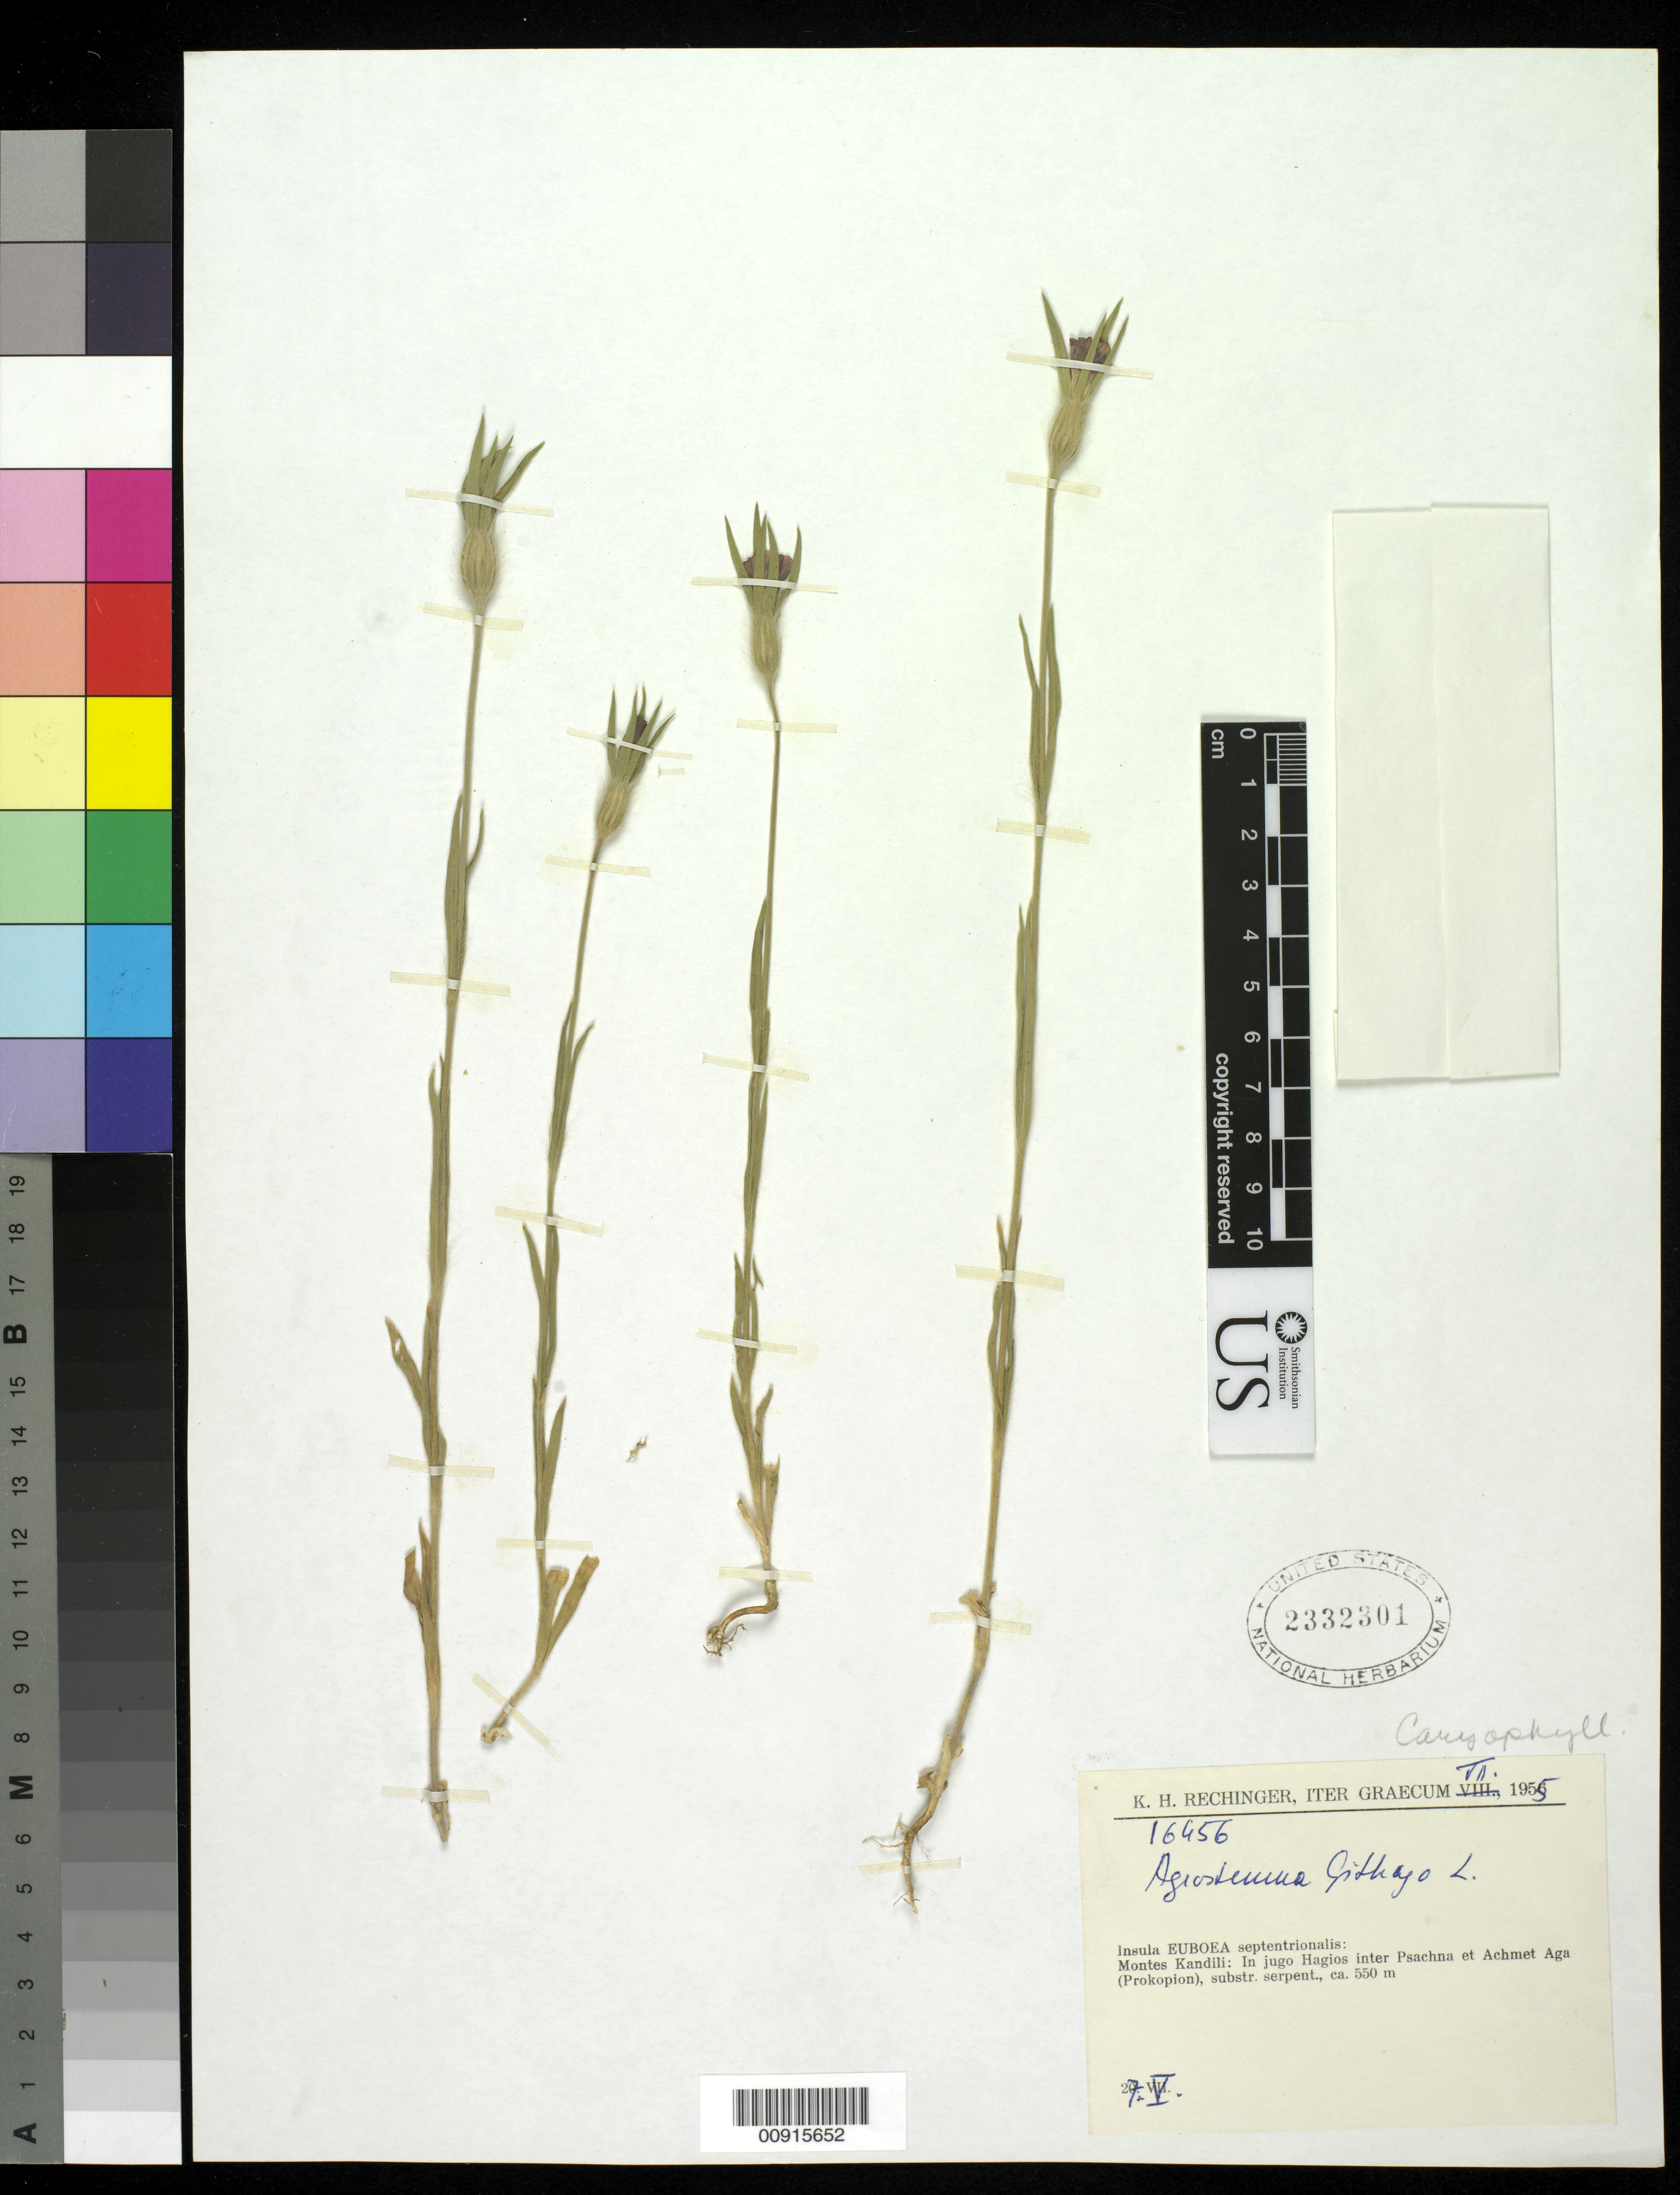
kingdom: Plantae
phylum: Tracheophyta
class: Magnoliopsida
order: Caryophyllales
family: Caryophyllaceae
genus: Agrostemma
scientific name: Agrostemma githago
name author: L.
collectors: K. H. Rechinger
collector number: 16456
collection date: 1955-05-07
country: Greece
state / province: Central Greece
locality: Montes Kandili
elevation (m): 550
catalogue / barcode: US 2332301